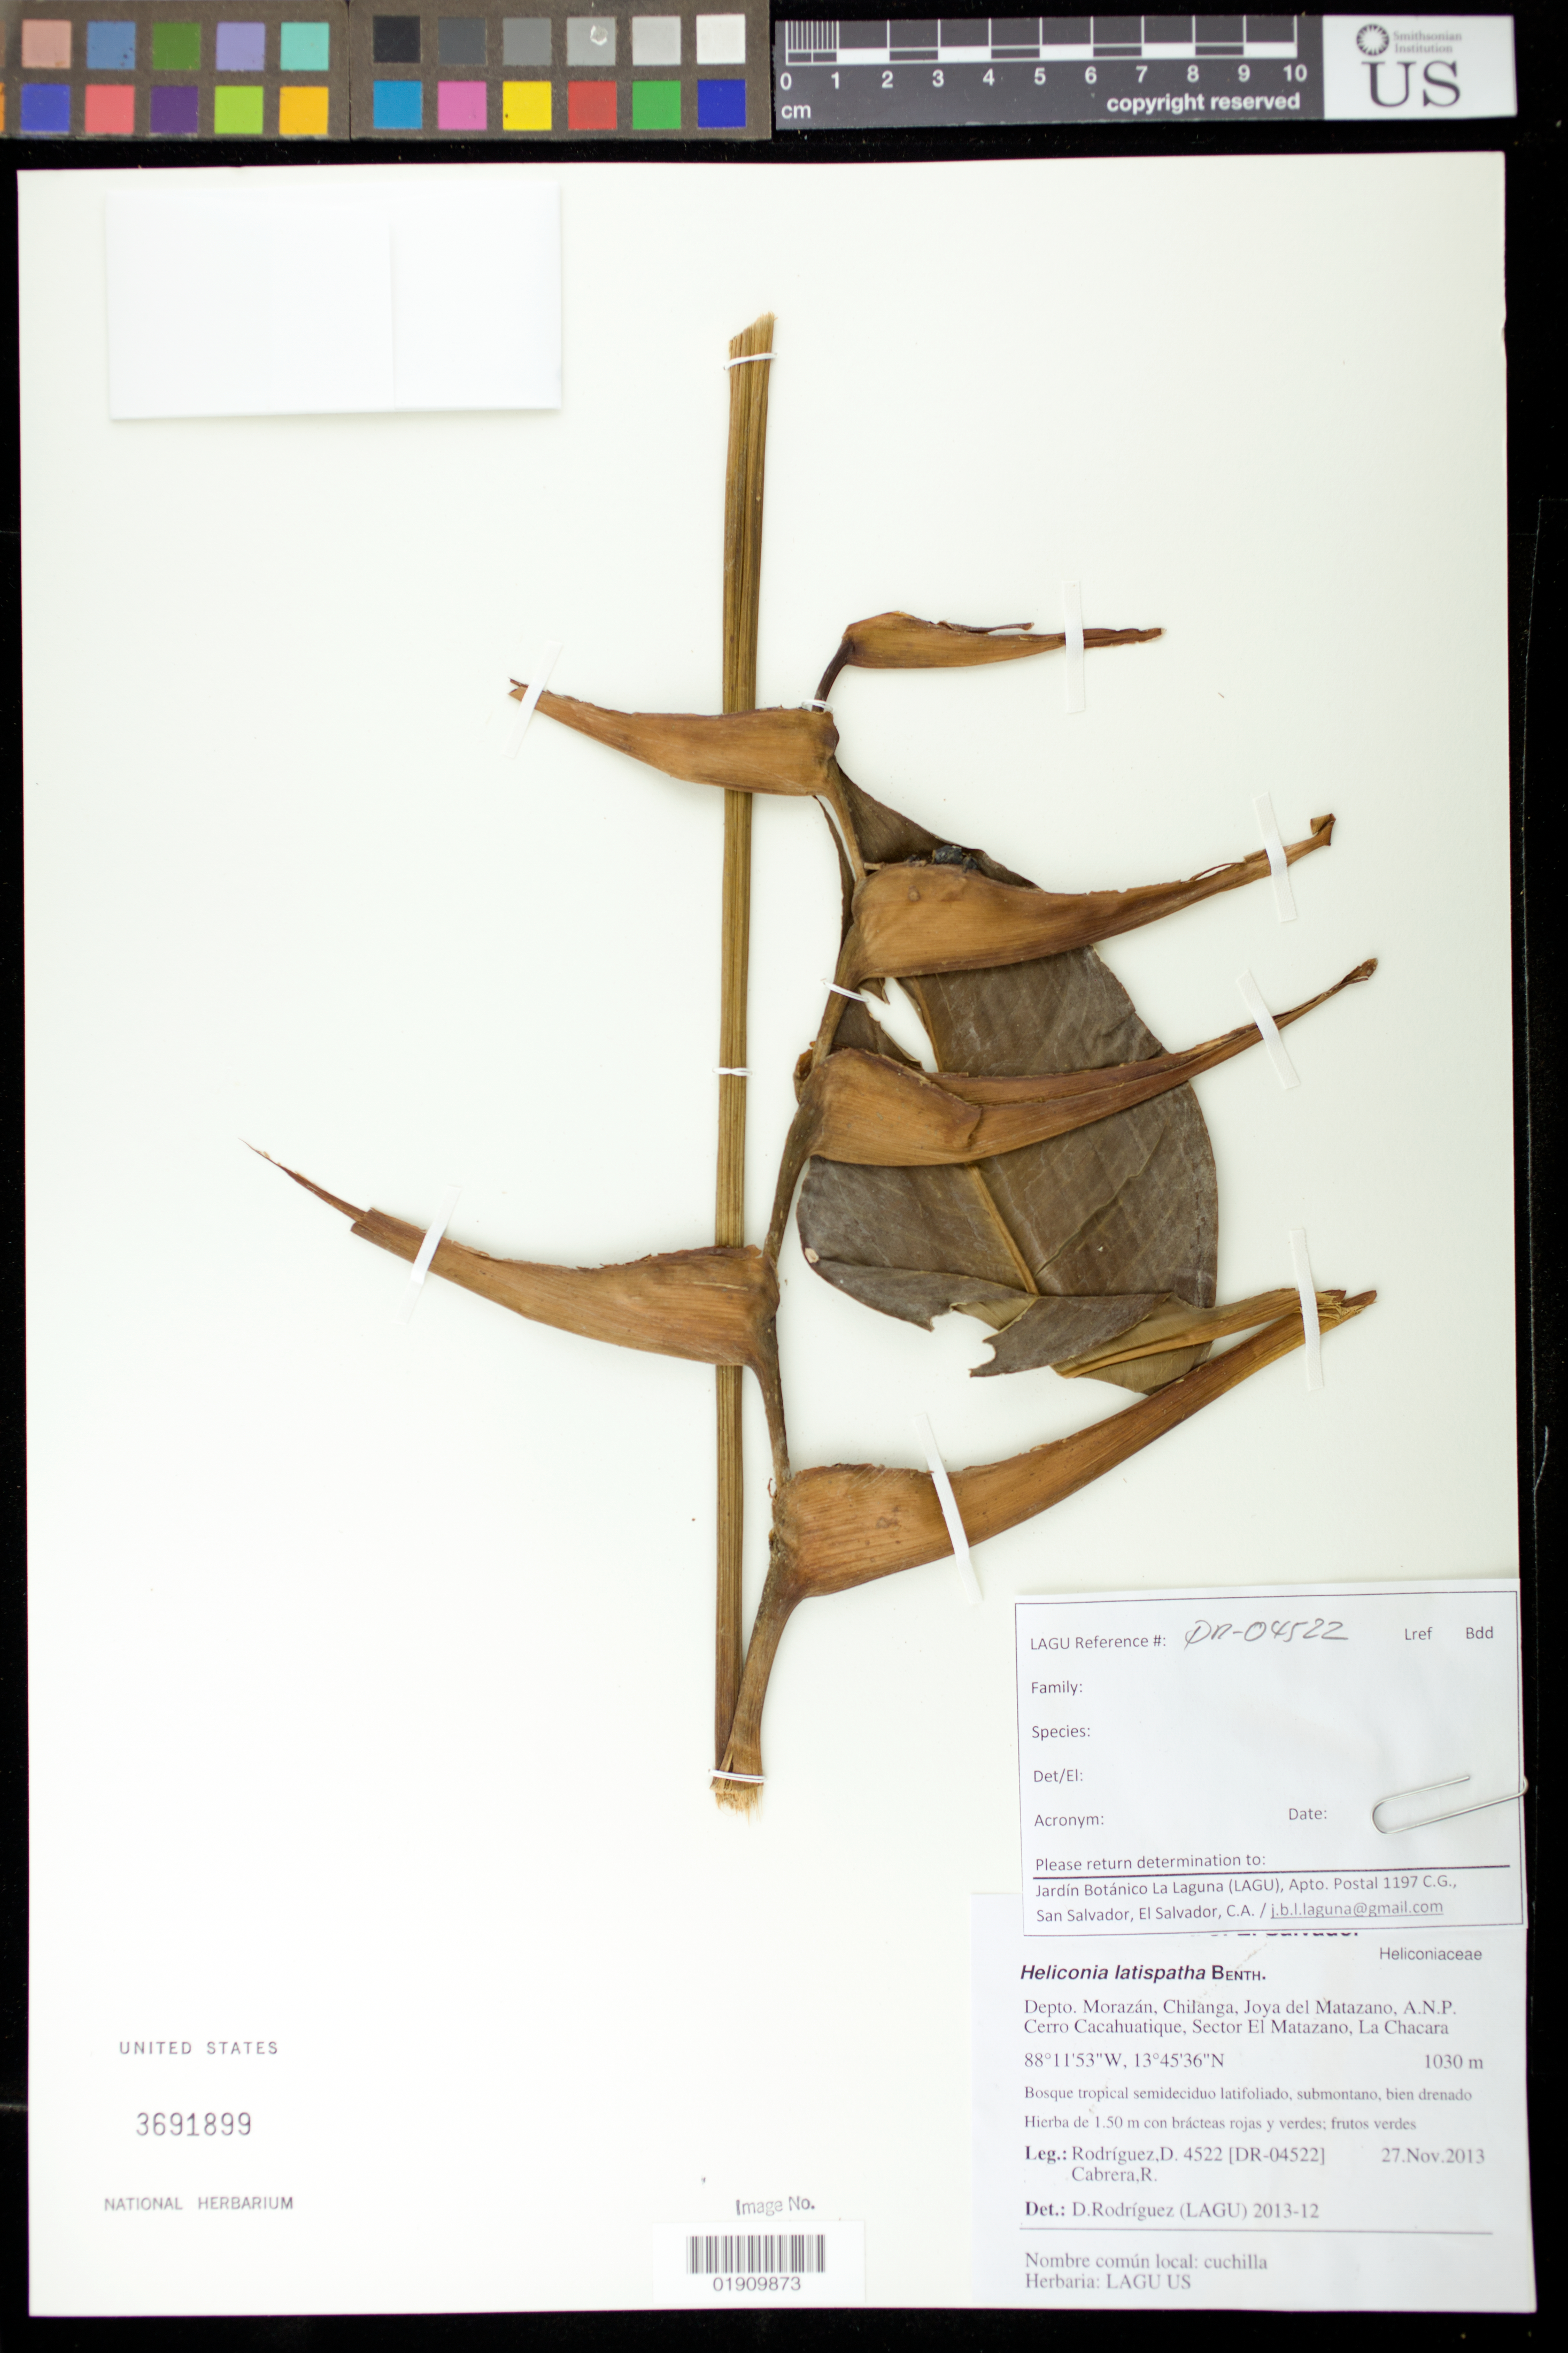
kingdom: Plantae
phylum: Tracheophyta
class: Liliopsida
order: Zingiberales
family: Heliconiaceae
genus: Heliconia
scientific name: Heliconia latispatha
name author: Benth.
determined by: Rodriguez, D.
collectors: D. Rodriguez & R. Cabrera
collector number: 4522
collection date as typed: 27.Nov.2013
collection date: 2013-11-27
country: El Salvador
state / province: Morazán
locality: Depto. Morazan, Chilanga, Joya del Matazano, A.N.P. Cerro Cacahuatique, Sector El Matazano, La Chacara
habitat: Bosque tropical semideciduo latifoliado, submontano, bien drenado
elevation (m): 1030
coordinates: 13°45'36"N, 88°11'53"W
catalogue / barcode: US 3691899